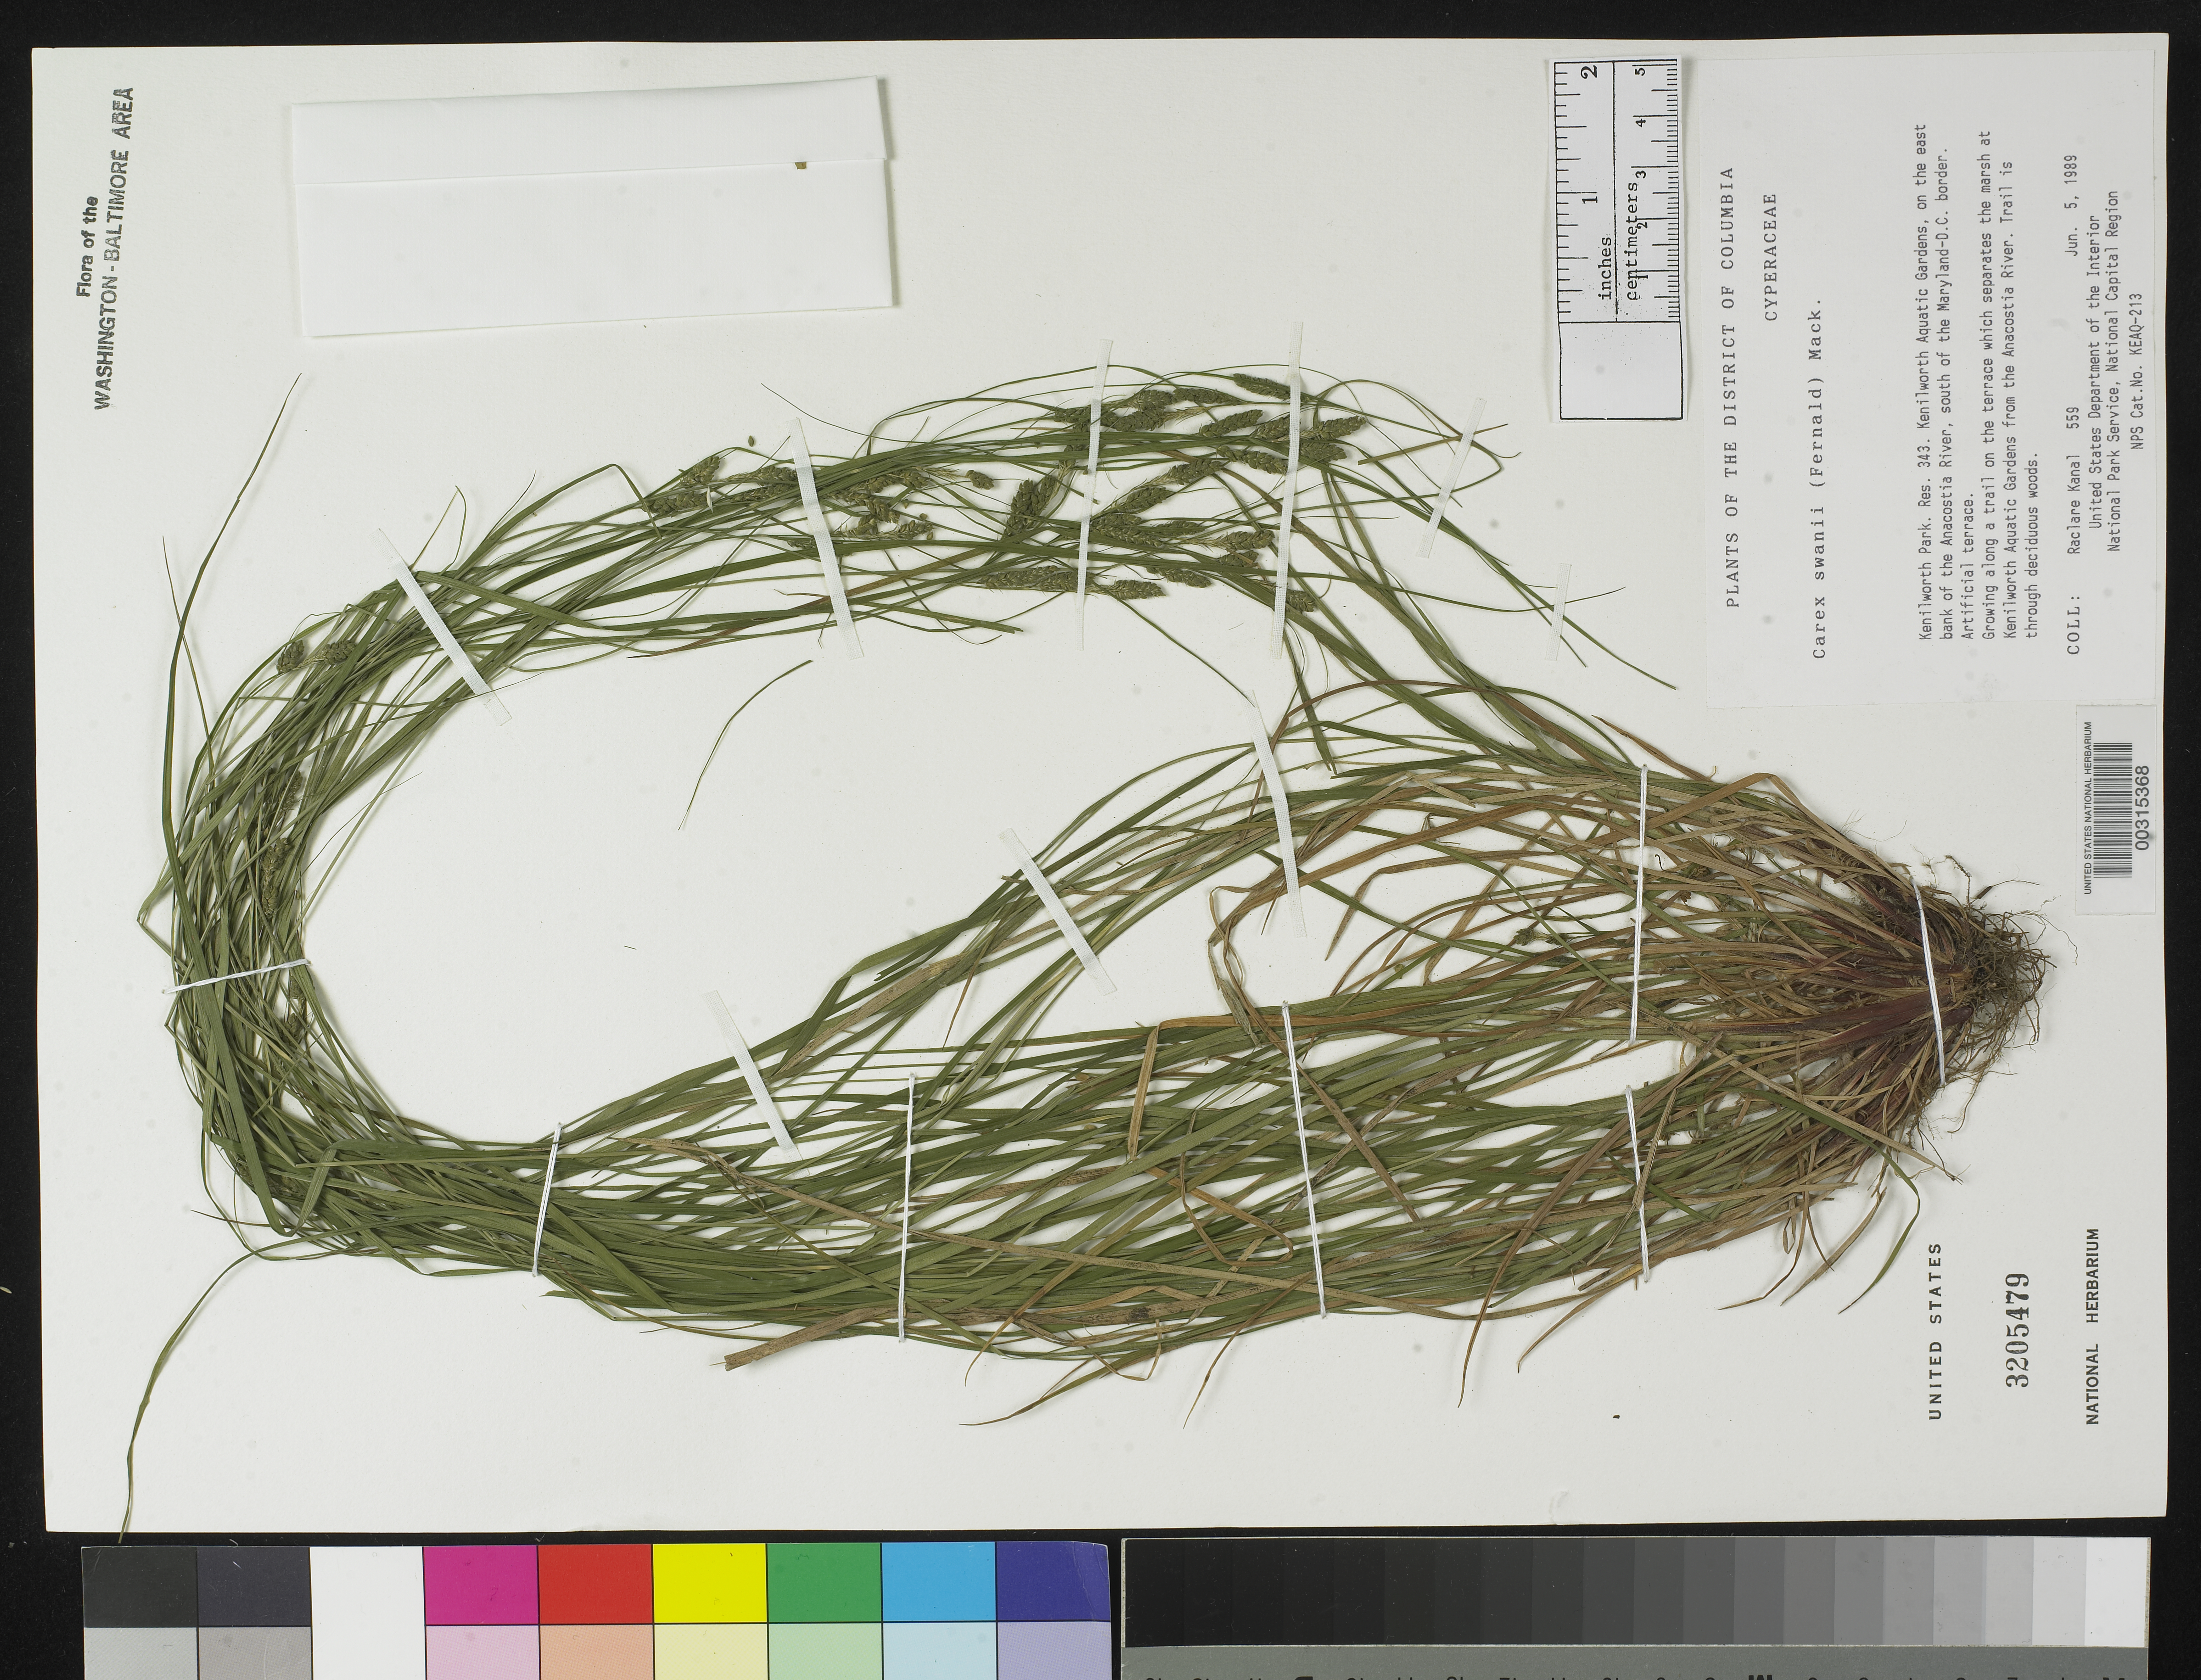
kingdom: Plantae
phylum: Tracheophyta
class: Liliopsida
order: Poales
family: Cyperaceae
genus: Carex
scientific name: Carex swanii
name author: (Fernald) Mack.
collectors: R. Kanal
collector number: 559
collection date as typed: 05 Jun 1989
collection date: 1989-06-05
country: United States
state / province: District of Columbia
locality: Kenilworth Park, Res 343, Kenilworth Aquatic gardens, E bank of Anacostia River S of MD-DC border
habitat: Bordered by deciduous woods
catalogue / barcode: US 3205479